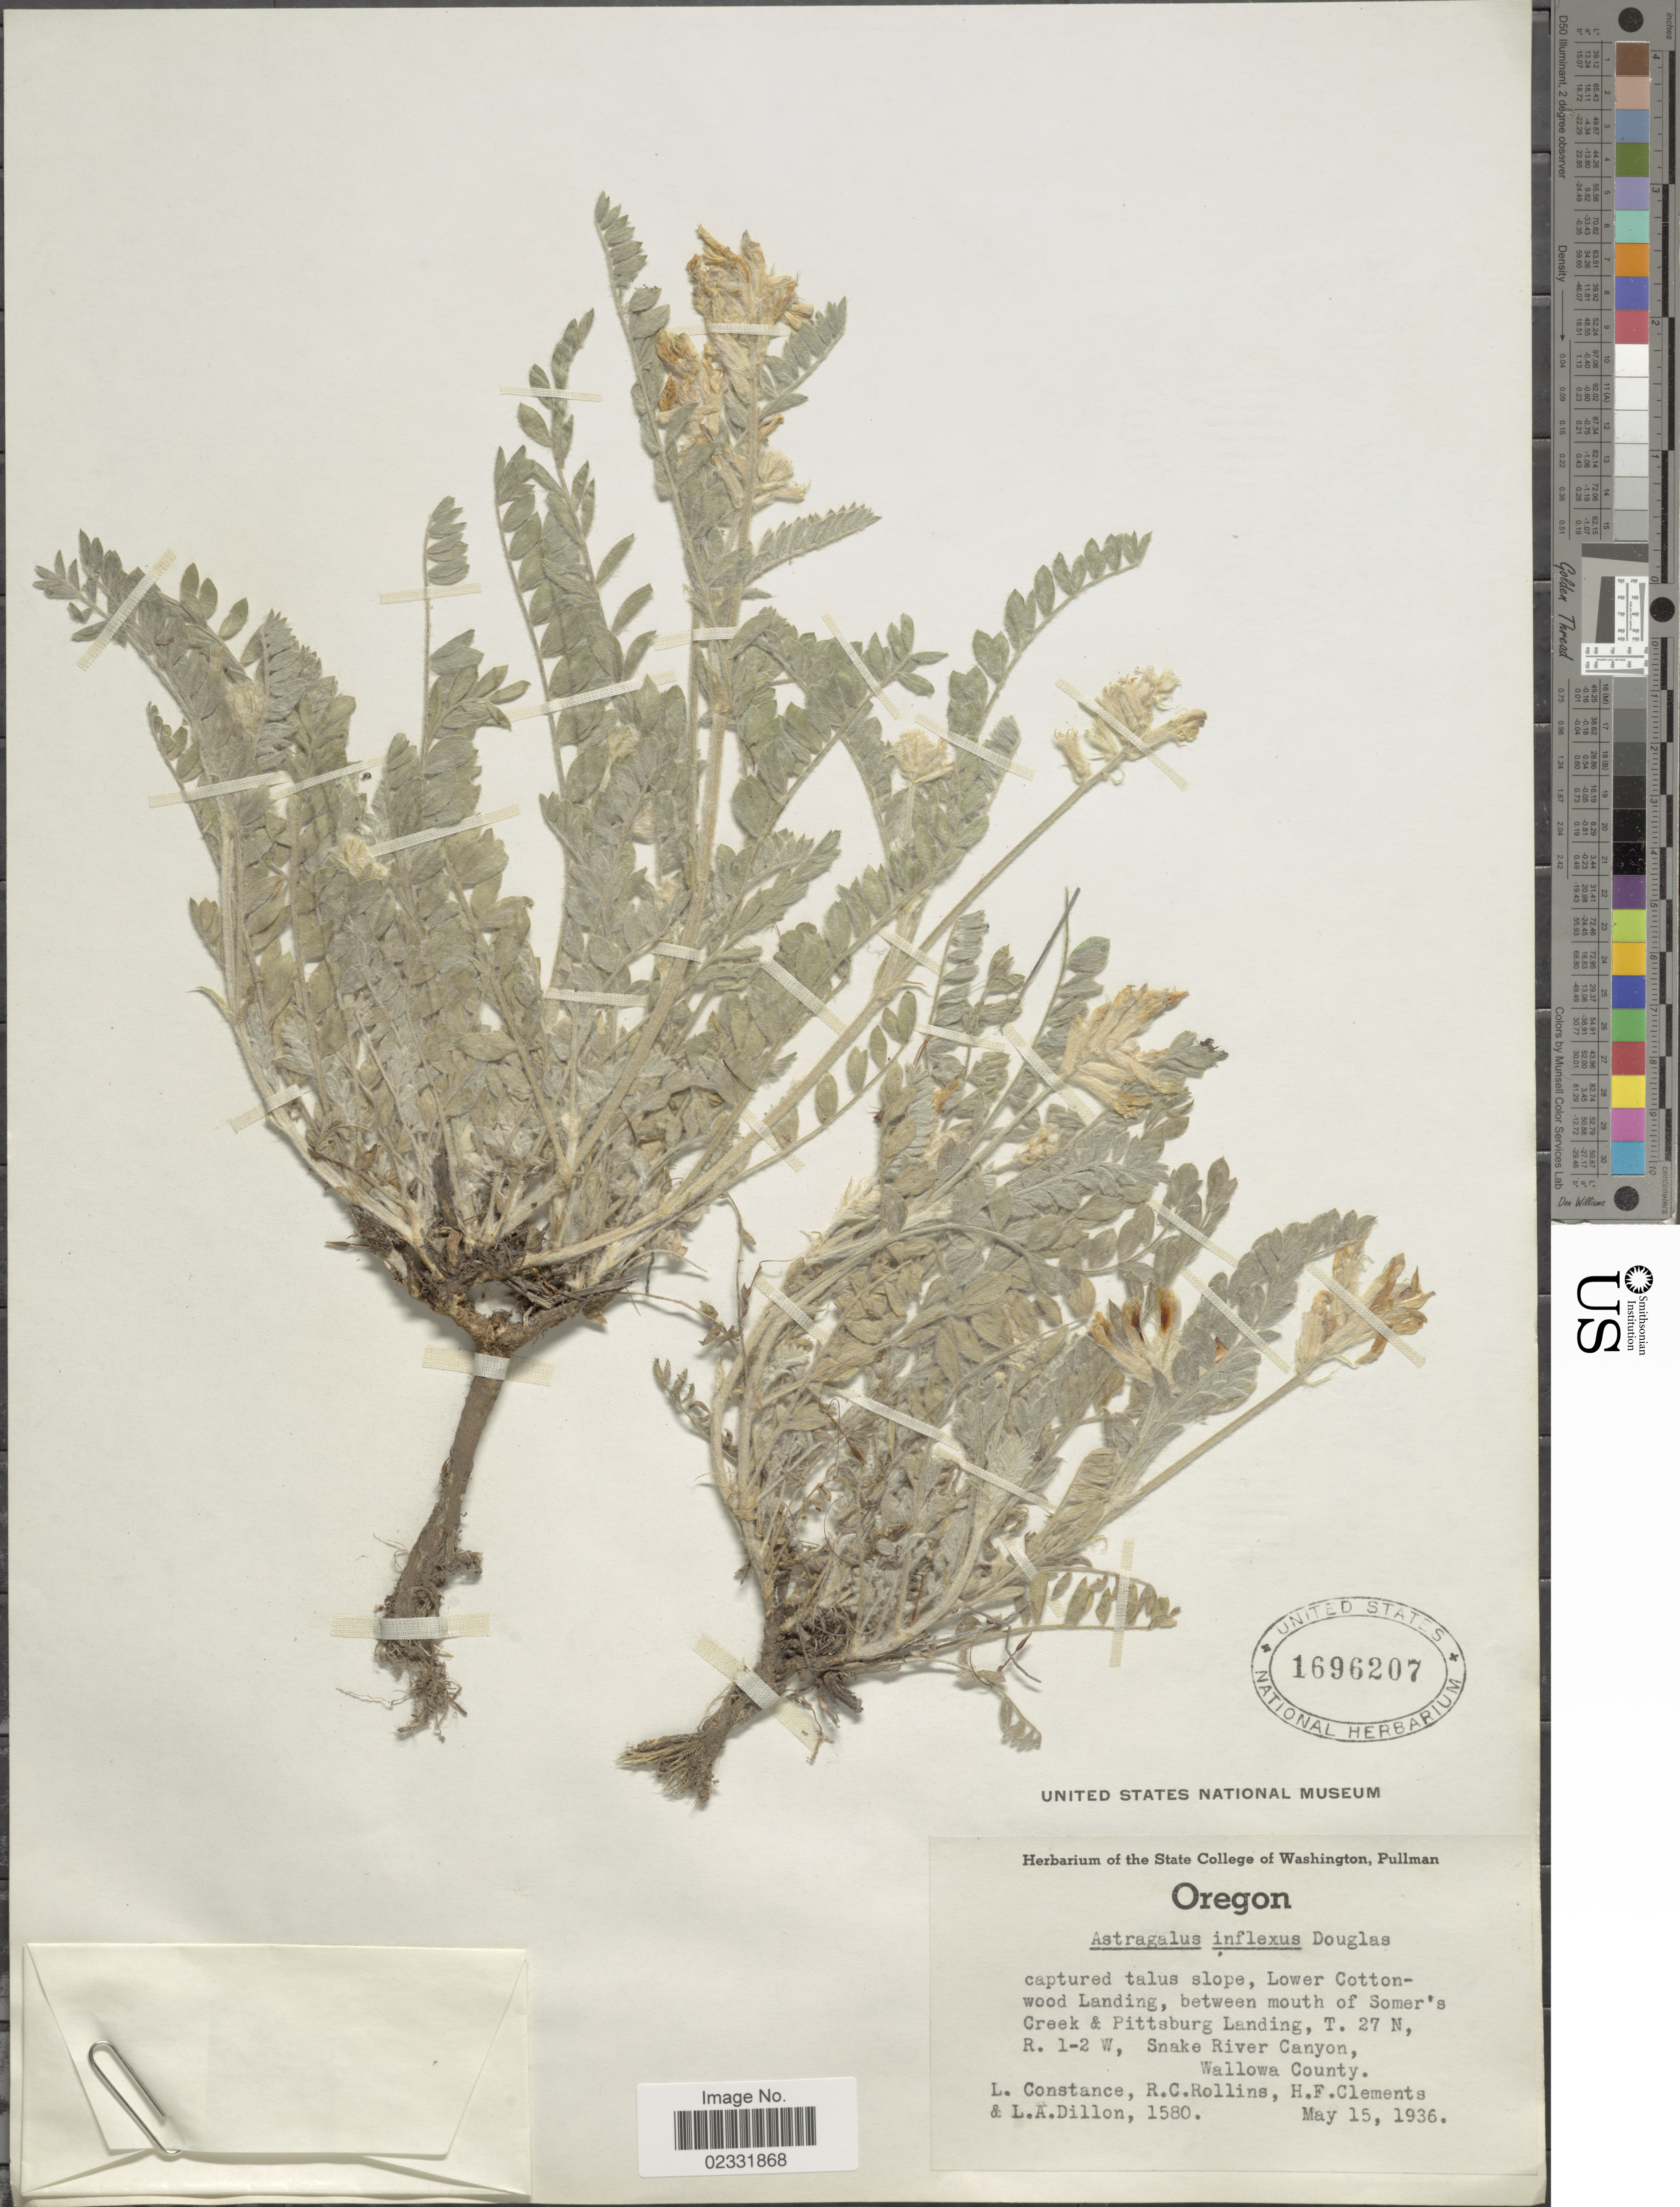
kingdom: Plantae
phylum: Tracheophyta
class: Magnoliopsida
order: Fabales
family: Fabaceae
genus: Astragalus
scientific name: Astragalus inflexus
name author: Douglas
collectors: L. Constance, R. C. Rollins, H. Clements & L. Dillon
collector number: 1580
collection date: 1936-05-15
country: United States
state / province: Oregon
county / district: Wallowa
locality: Captures talus slope, Lower Cottonwood Landing, between mouth of Somer's Creek & Pittsburg Landing, T.27N, R.1-2W, Snake River Canyon, Wallowa County.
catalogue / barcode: US 1696207